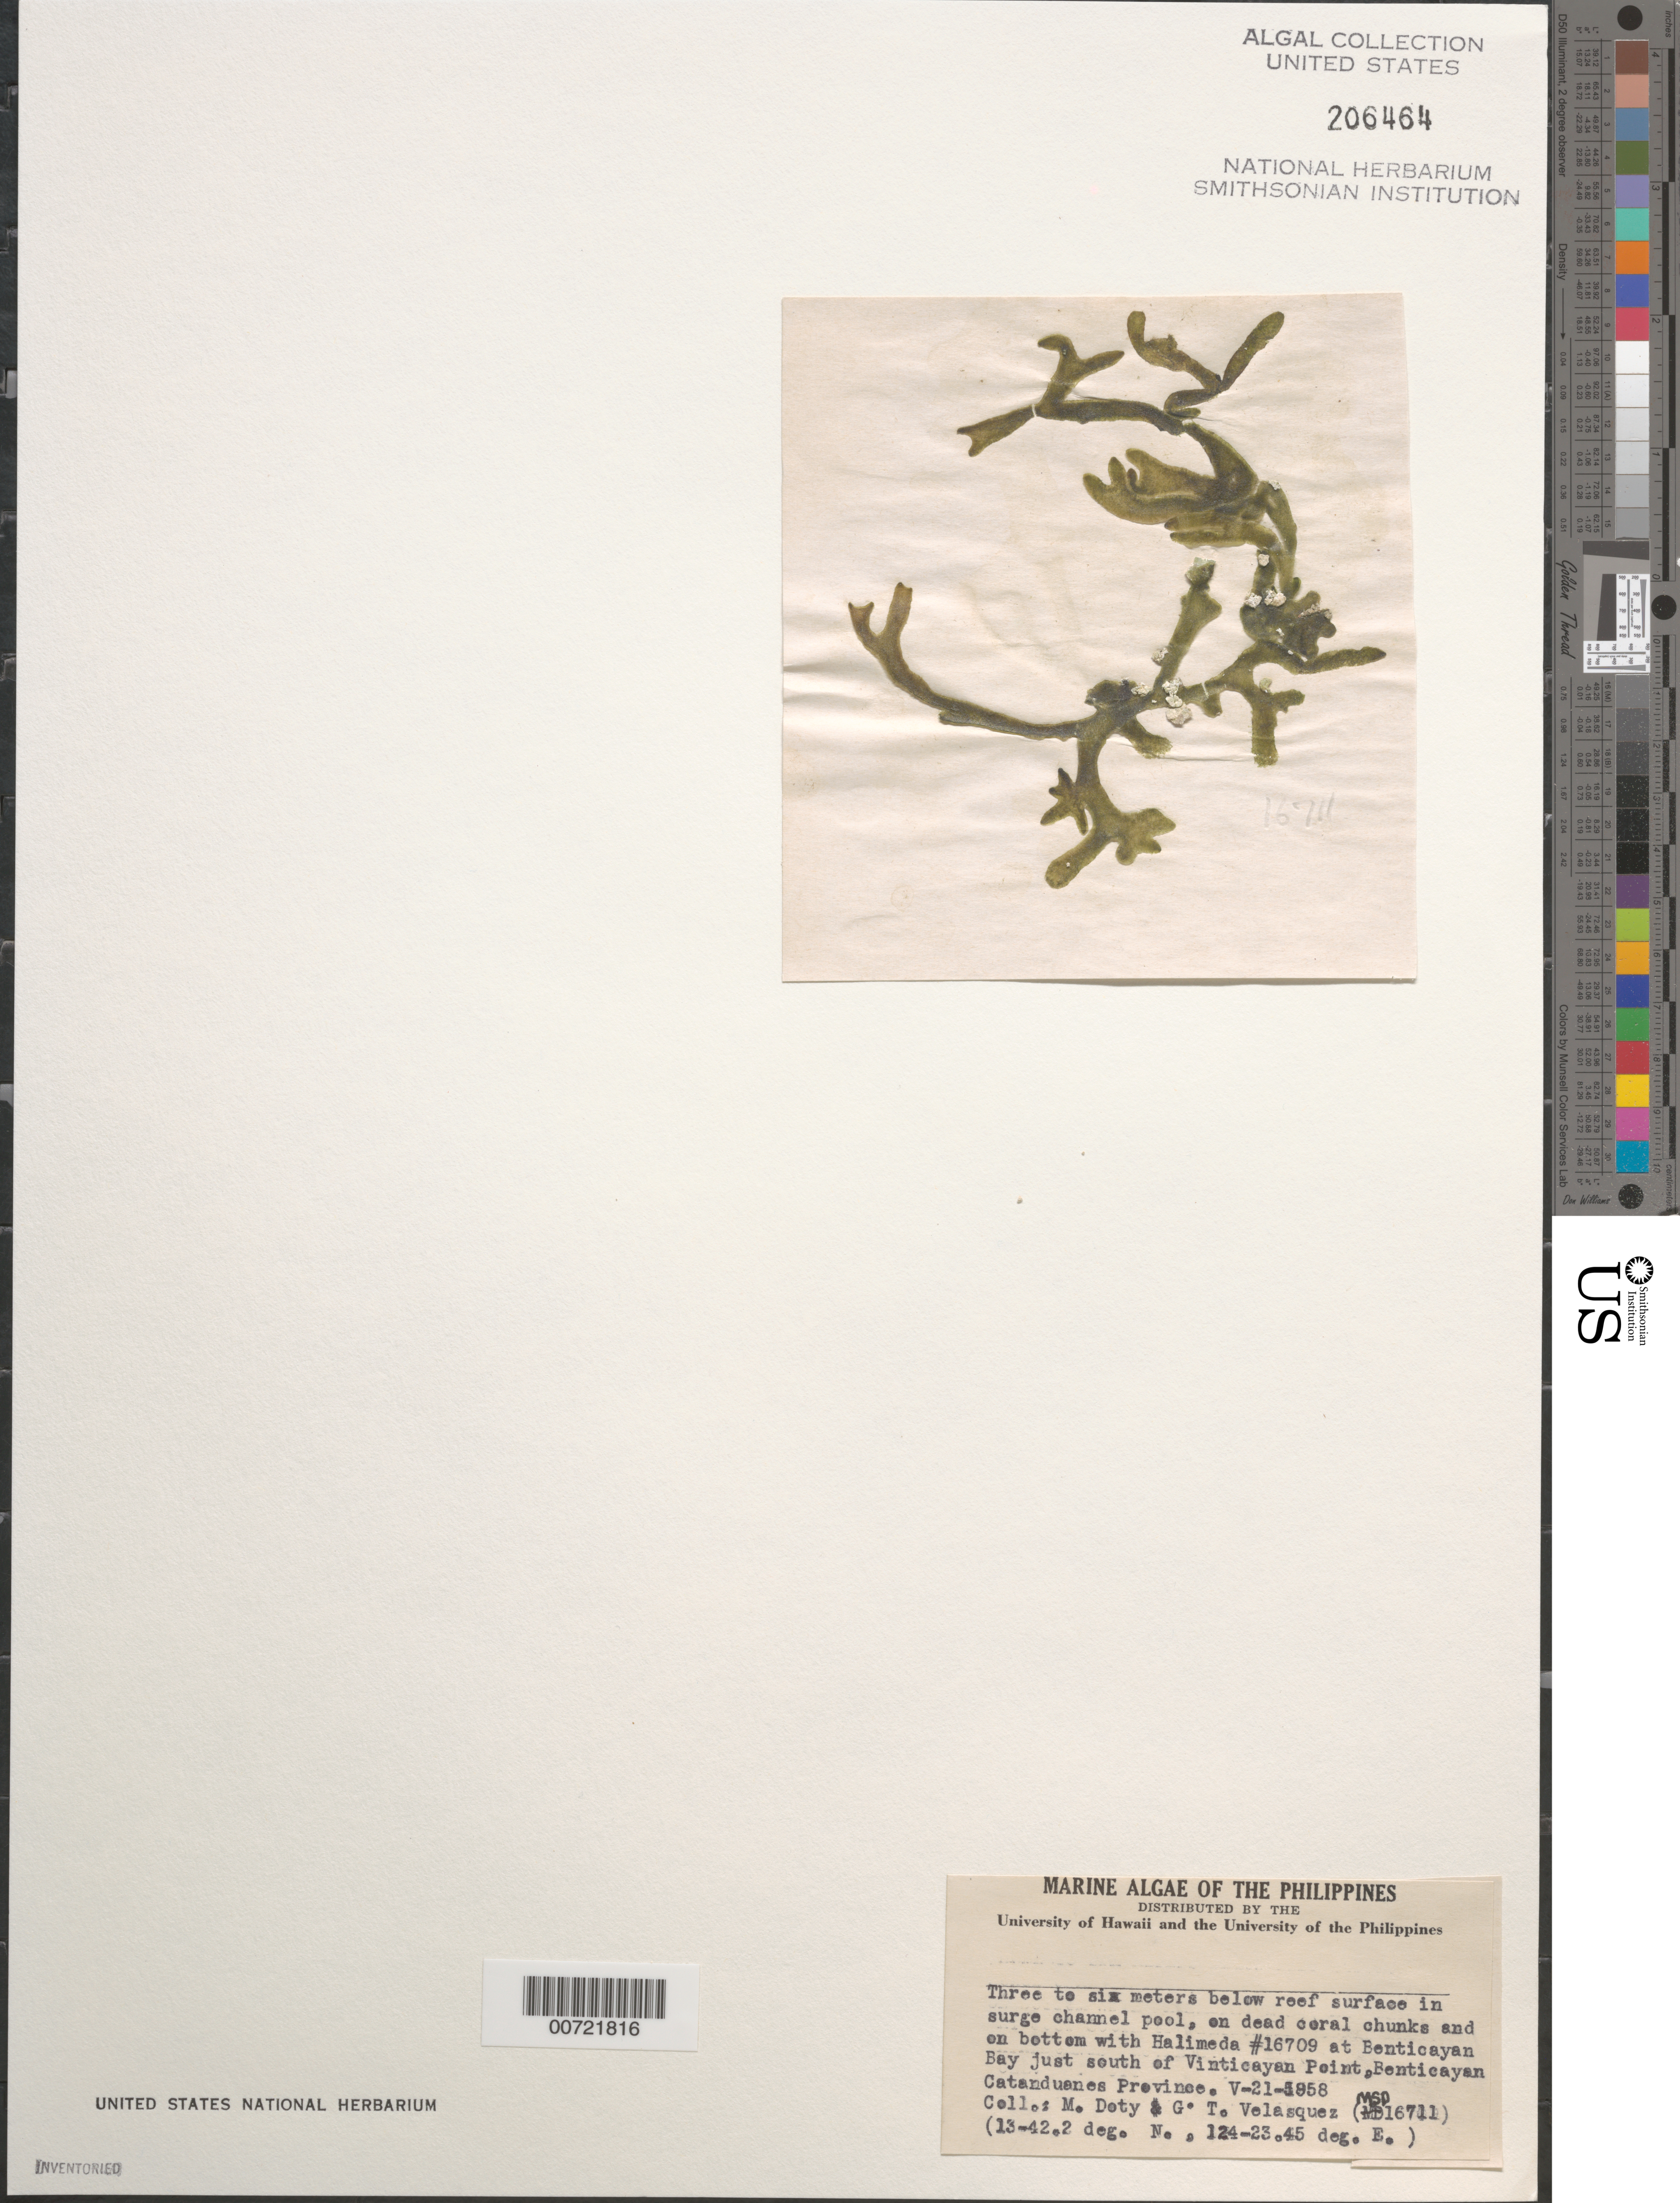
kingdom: Plantae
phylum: Chlorophyta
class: Ulvophyceae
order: Bryopsidales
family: Codiaceae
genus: Codium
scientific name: Codium sp.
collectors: M. S. Doty & G. Velasquez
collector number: MSD 16711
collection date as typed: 21 May 1958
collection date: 1958-05-21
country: Philippines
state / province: Bicol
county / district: Catanduanes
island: Catanduanes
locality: Benticayan Bay just south of Vinticayan Point, Benticayan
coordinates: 13-42.2 deg.. N., 124-23.45 deg. E.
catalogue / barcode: US 206464